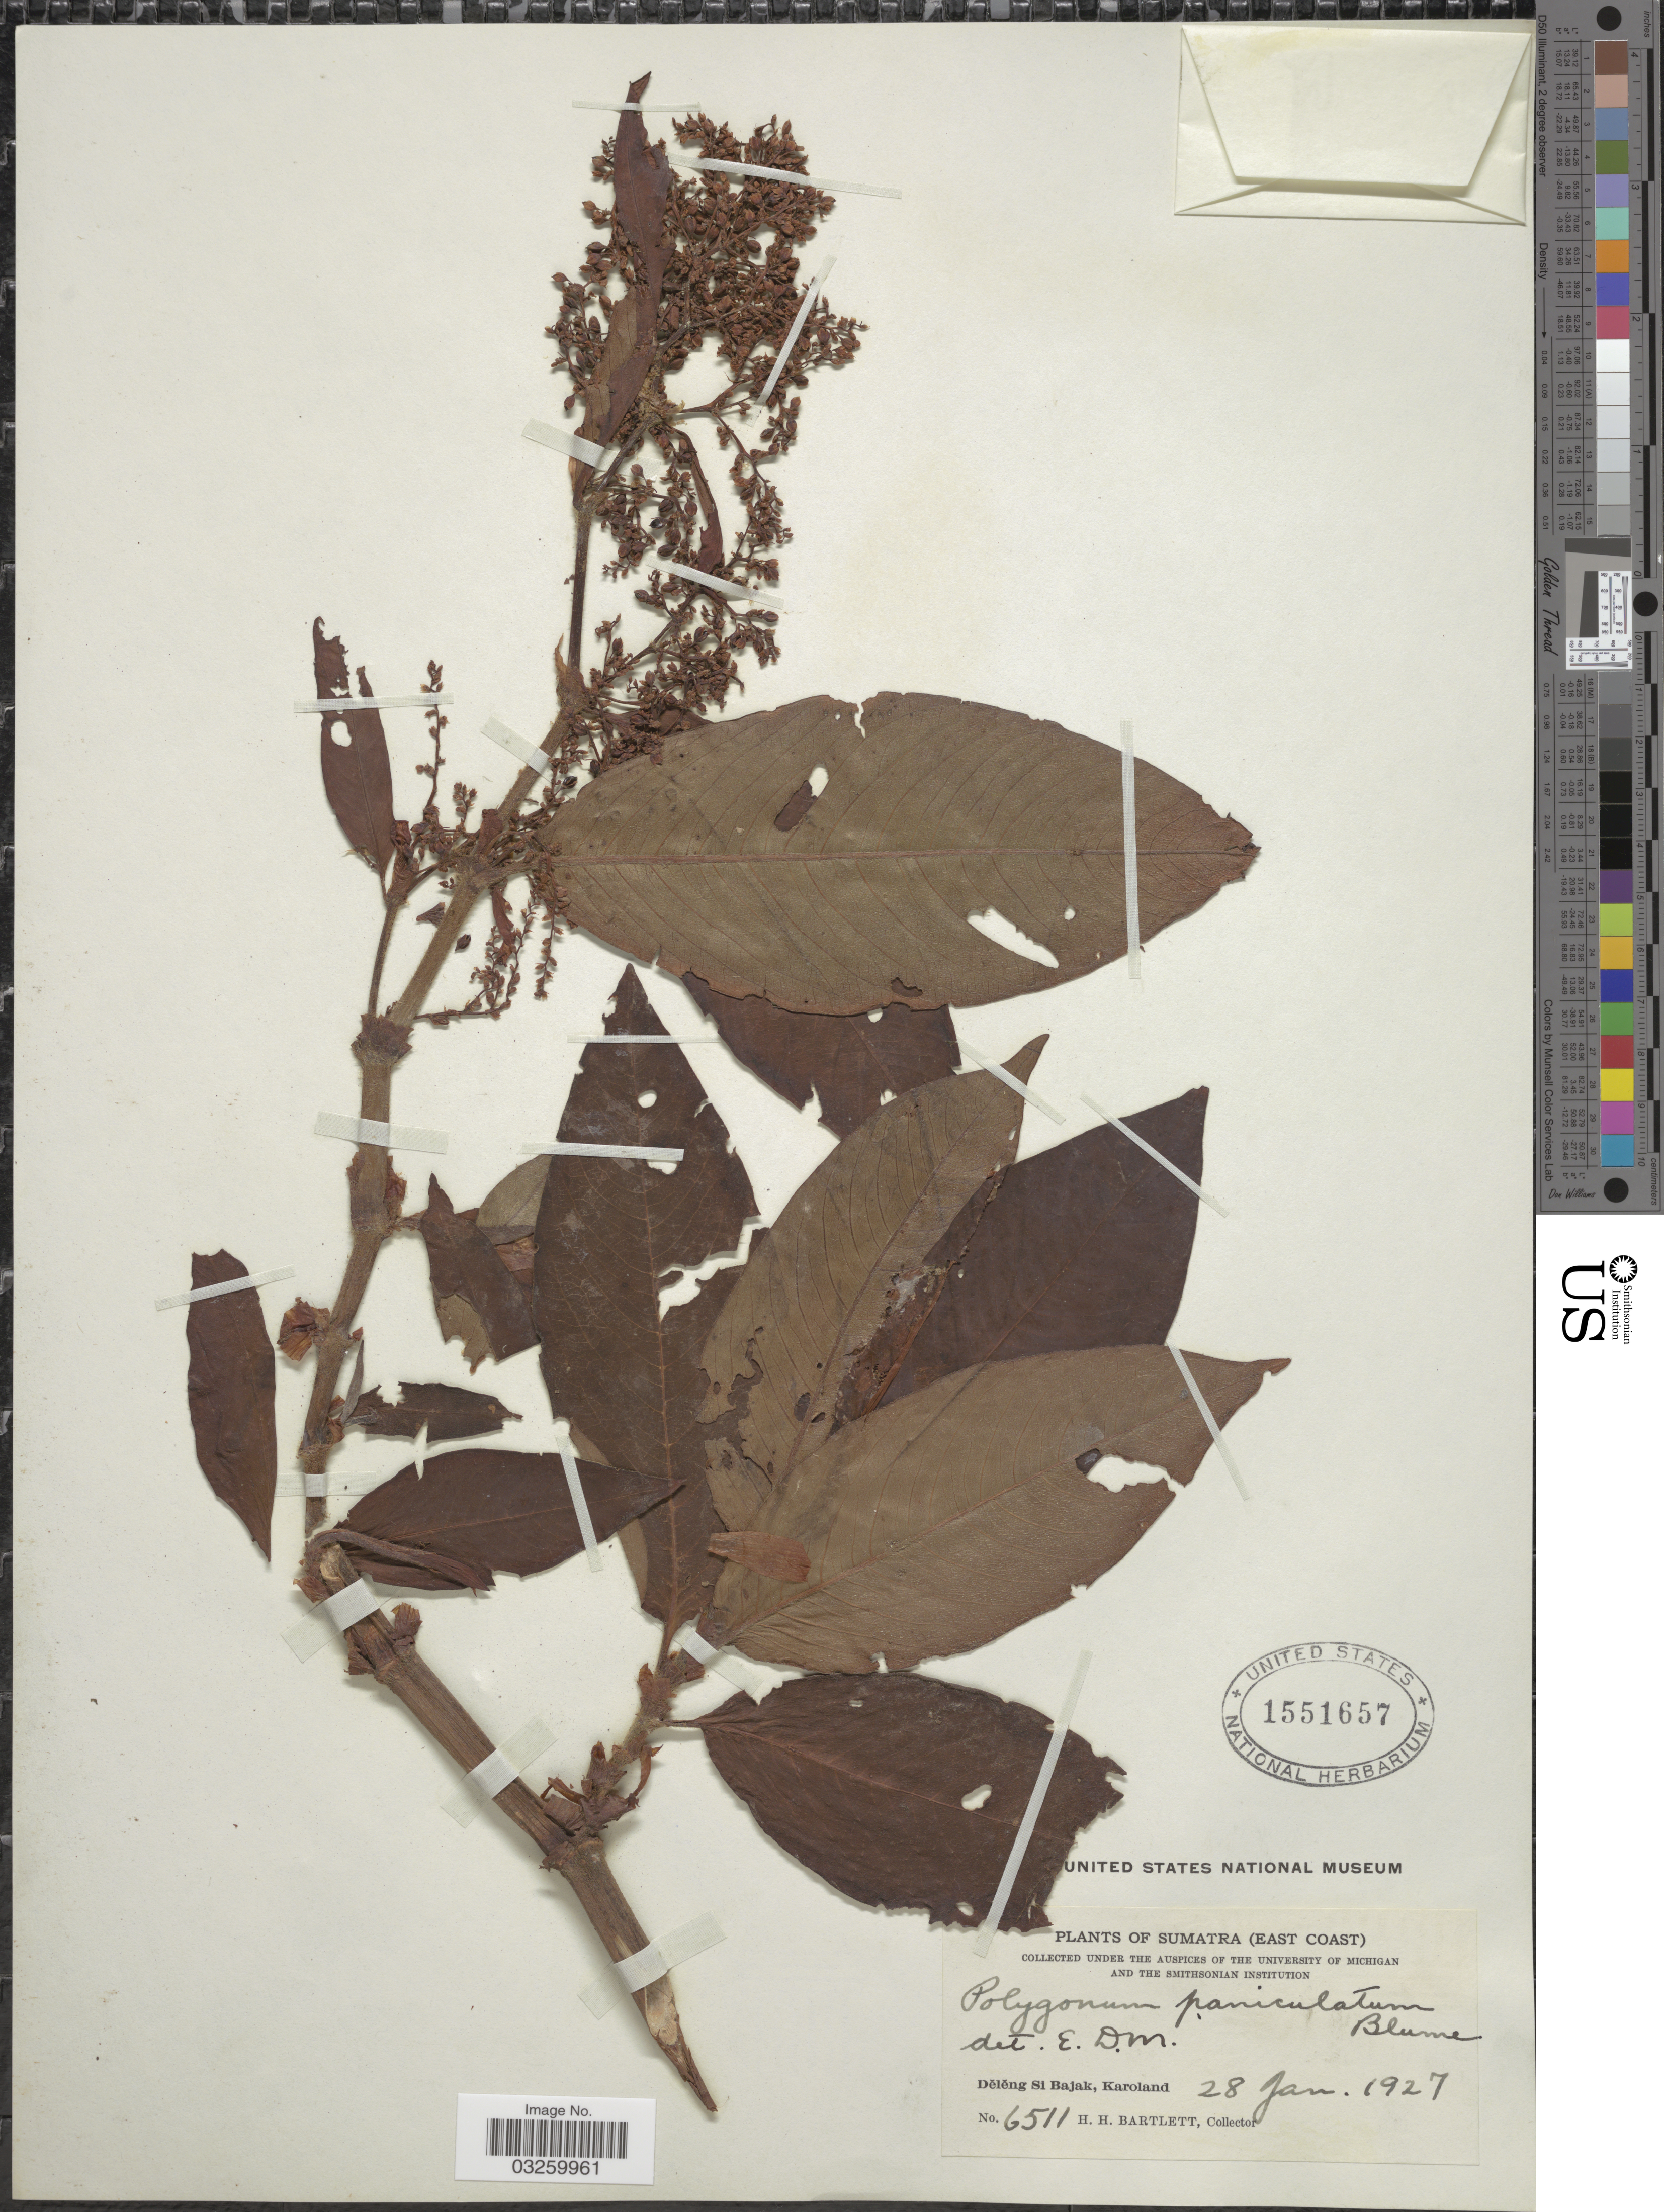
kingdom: Plantae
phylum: Tracheophyta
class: Magnoliopsida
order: Caryophyllales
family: Polygonaceae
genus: Koenigia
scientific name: Koenigia mollis var. paniculata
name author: (Blume) T.M. Schust. & Reveal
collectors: H. H. Bartlett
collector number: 6511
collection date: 1927-01-28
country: Indonesia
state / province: Sumatra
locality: (East Coast). Dĕlĕng Si Bajak, Karoland.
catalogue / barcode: US 1551657